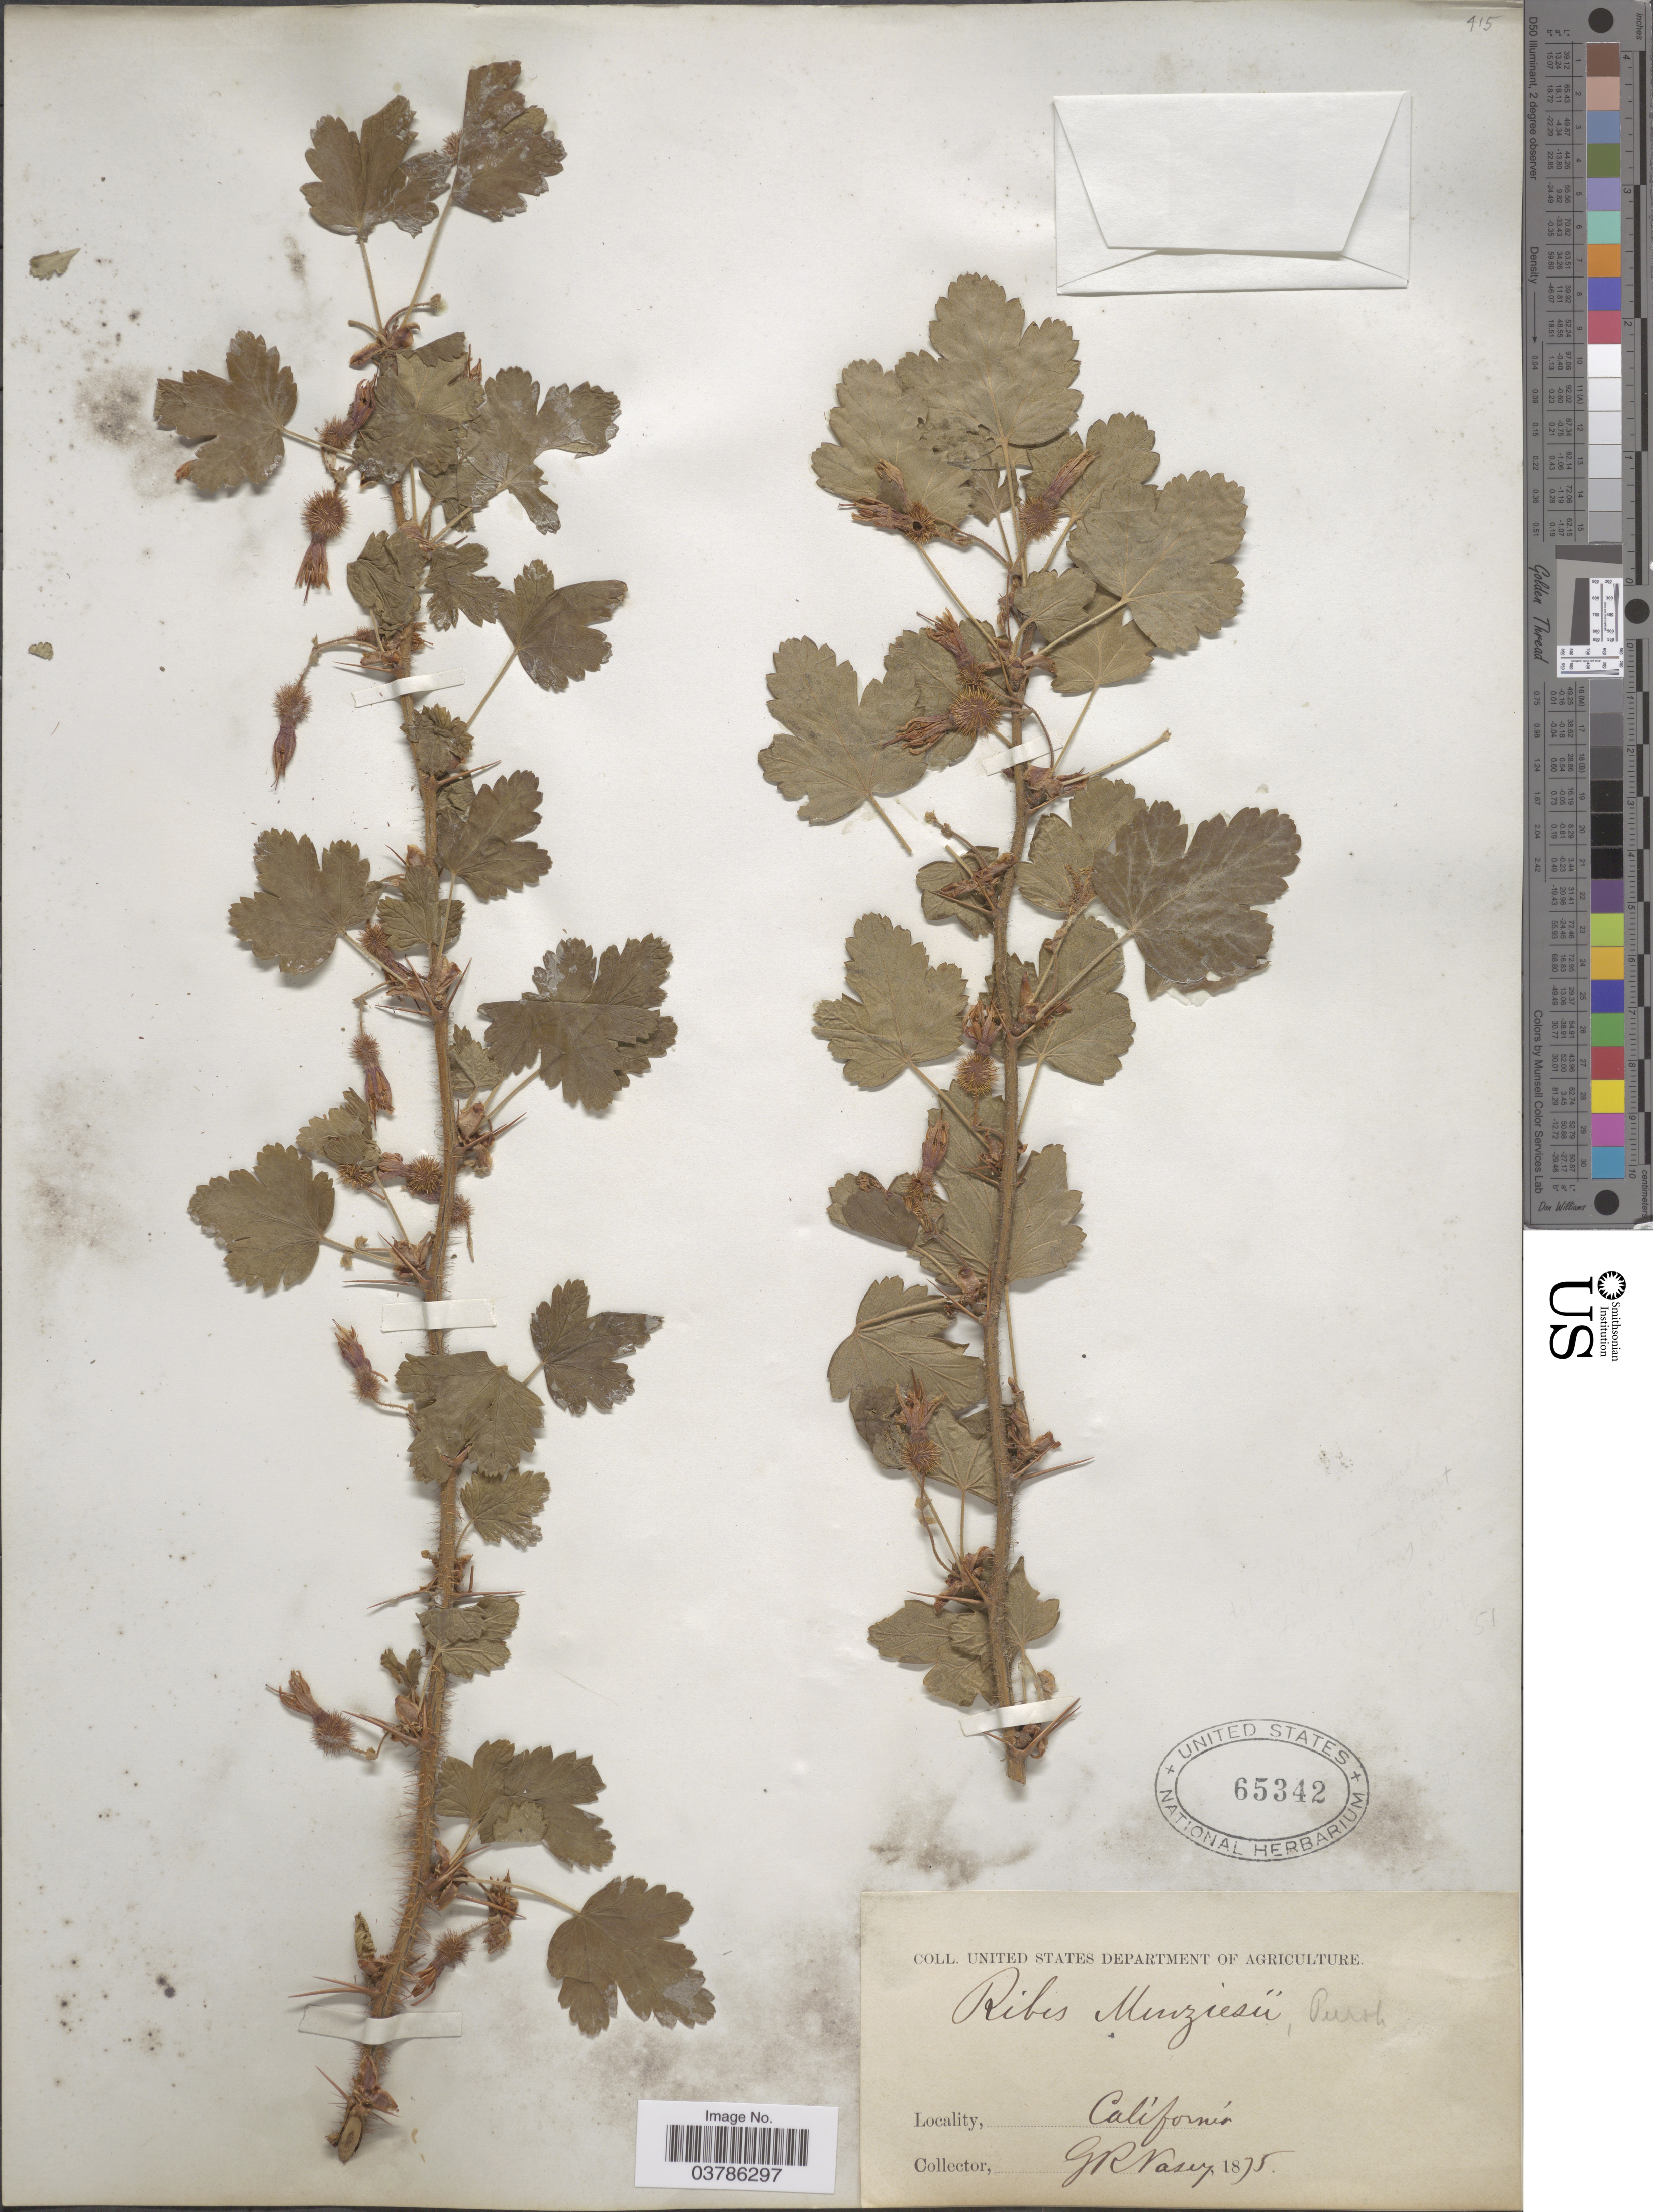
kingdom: Plantae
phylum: Tracheophyta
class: Magnoliopsida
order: Saxifragales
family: Grossulariaceae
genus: Ribes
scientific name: Ribes menziesii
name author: Pursh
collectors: G. R. Vasey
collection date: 1875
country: United States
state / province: California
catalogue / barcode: US 65342